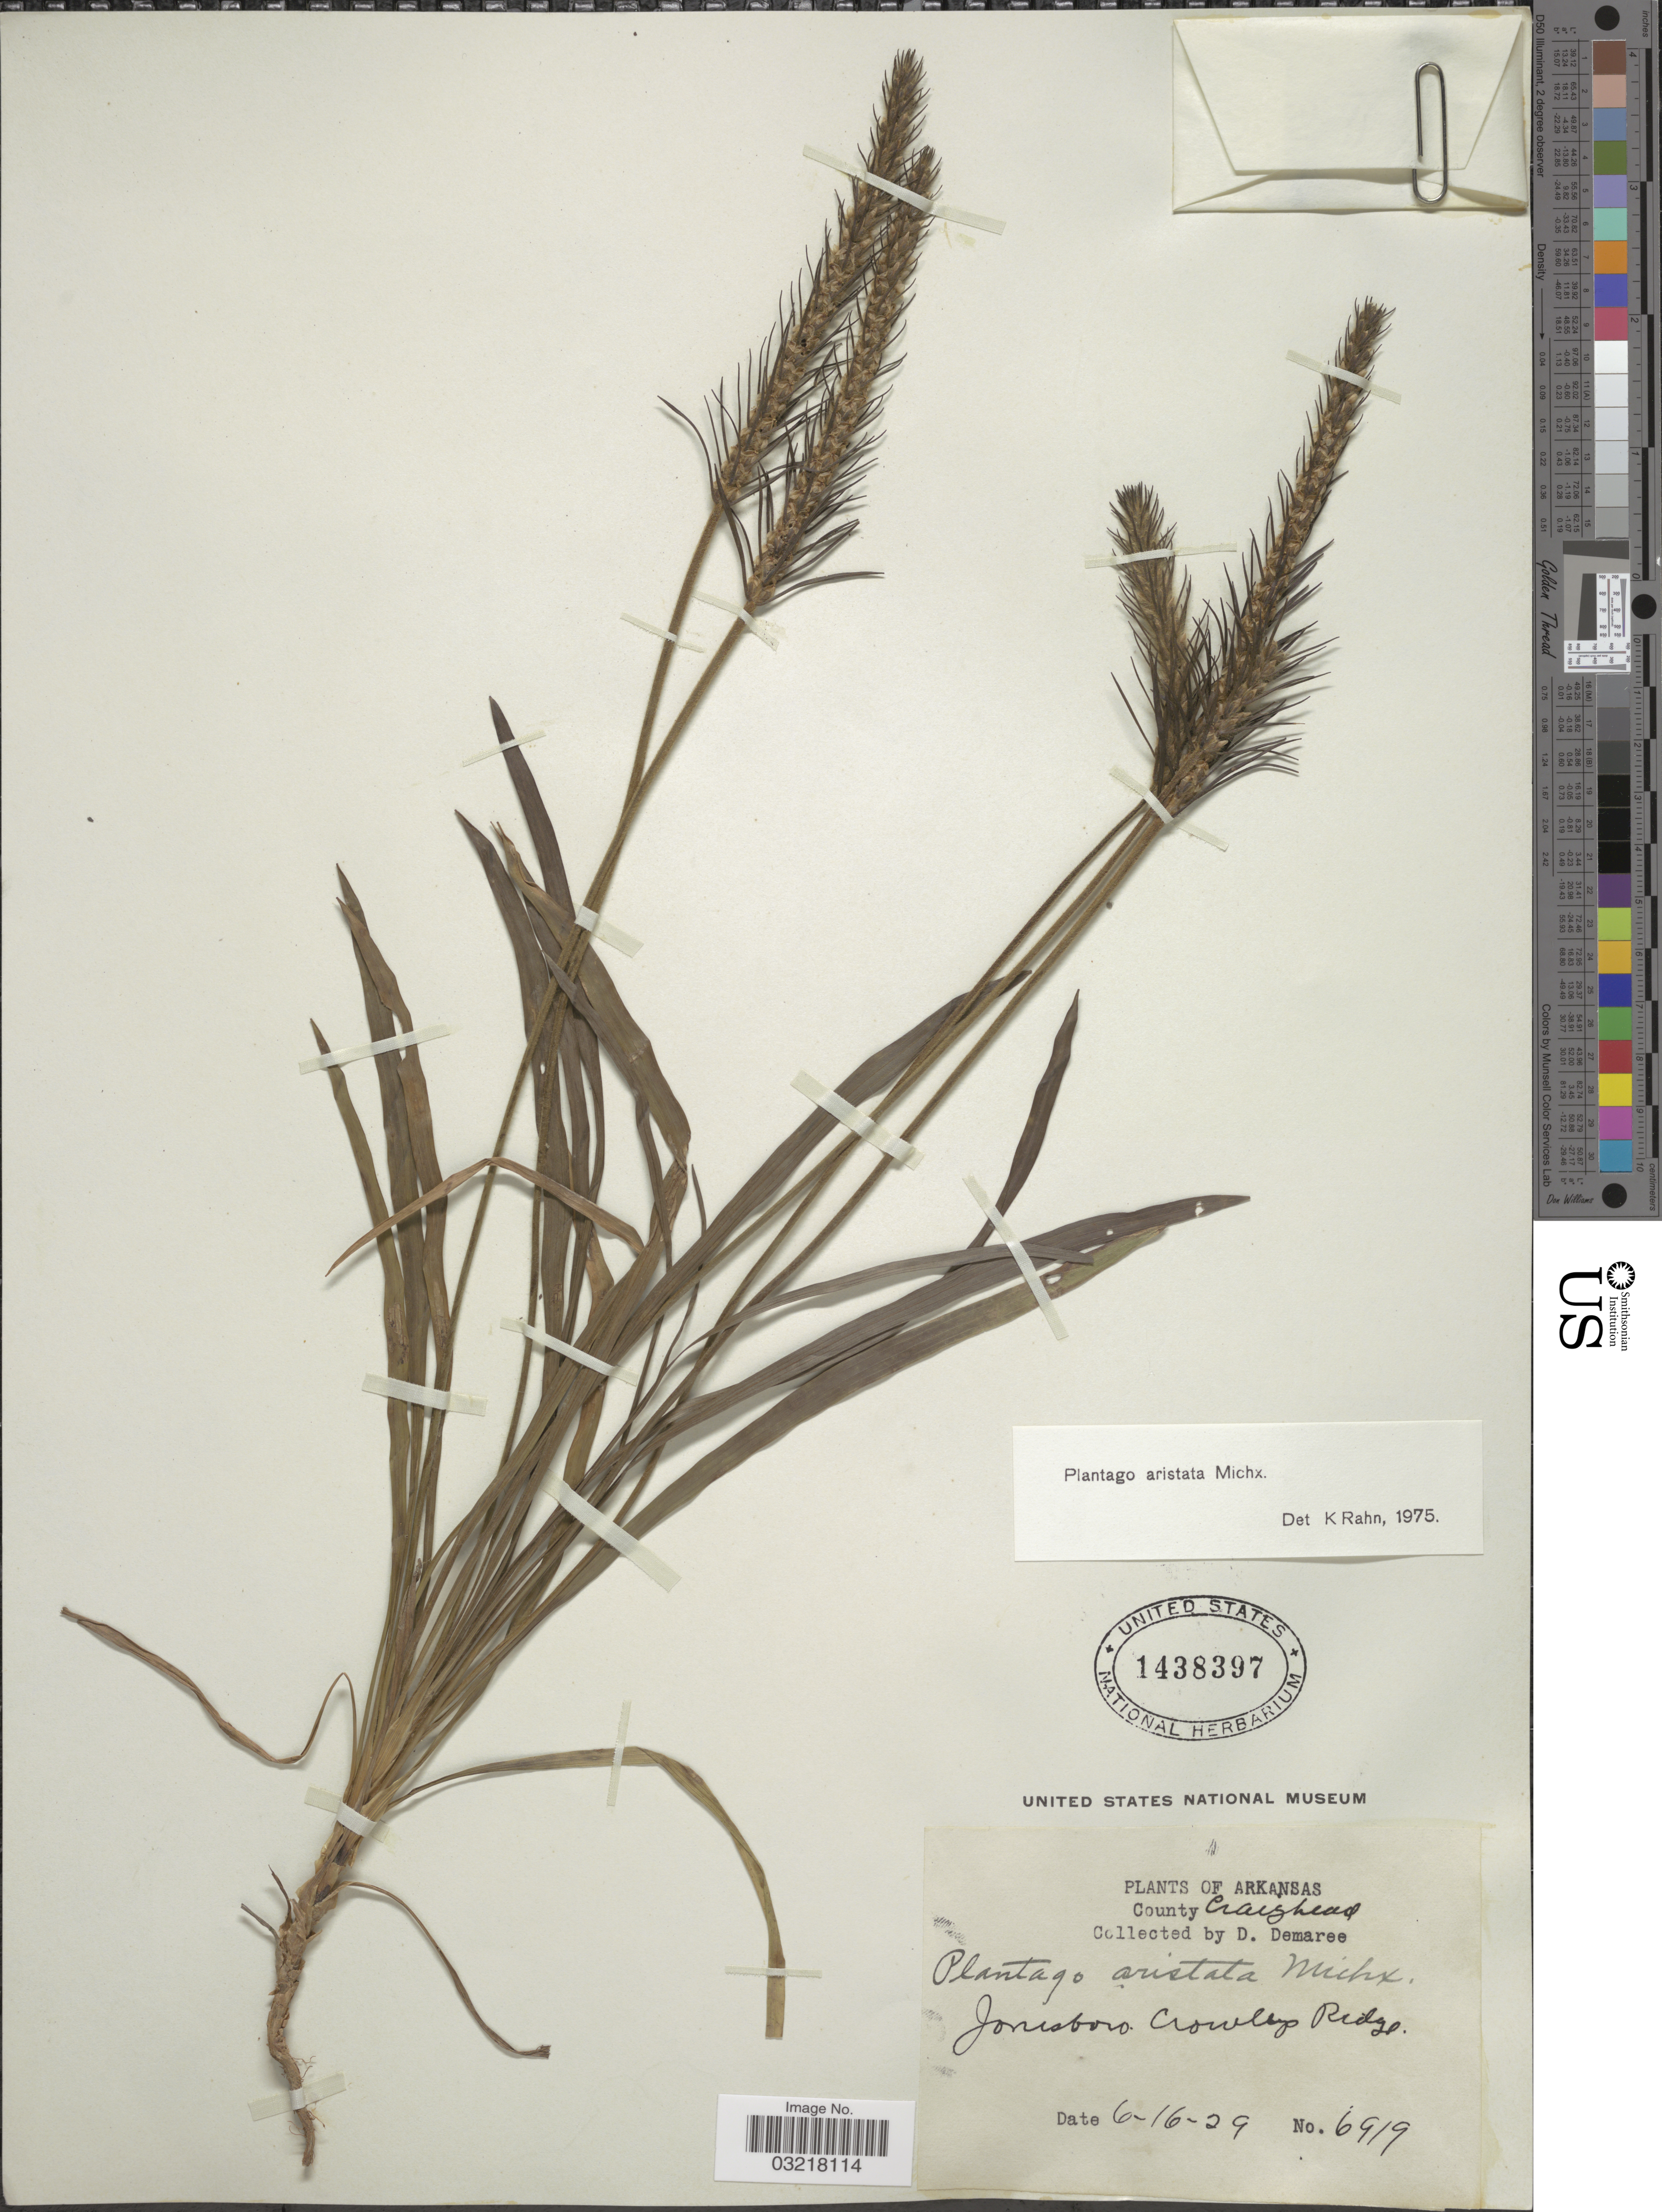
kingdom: Plantae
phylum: Tracheophyta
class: Magnoliopsida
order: Lamiales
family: Plantaginaceae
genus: Plantago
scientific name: Plantago aristata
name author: Michx.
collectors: D. Demaree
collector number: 6919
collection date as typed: Transcribed d/m/y: 16/6/29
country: United States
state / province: Arkansas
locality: County Craighead. Jonesboro Crowleys Ridge.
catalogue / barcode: US 1438397